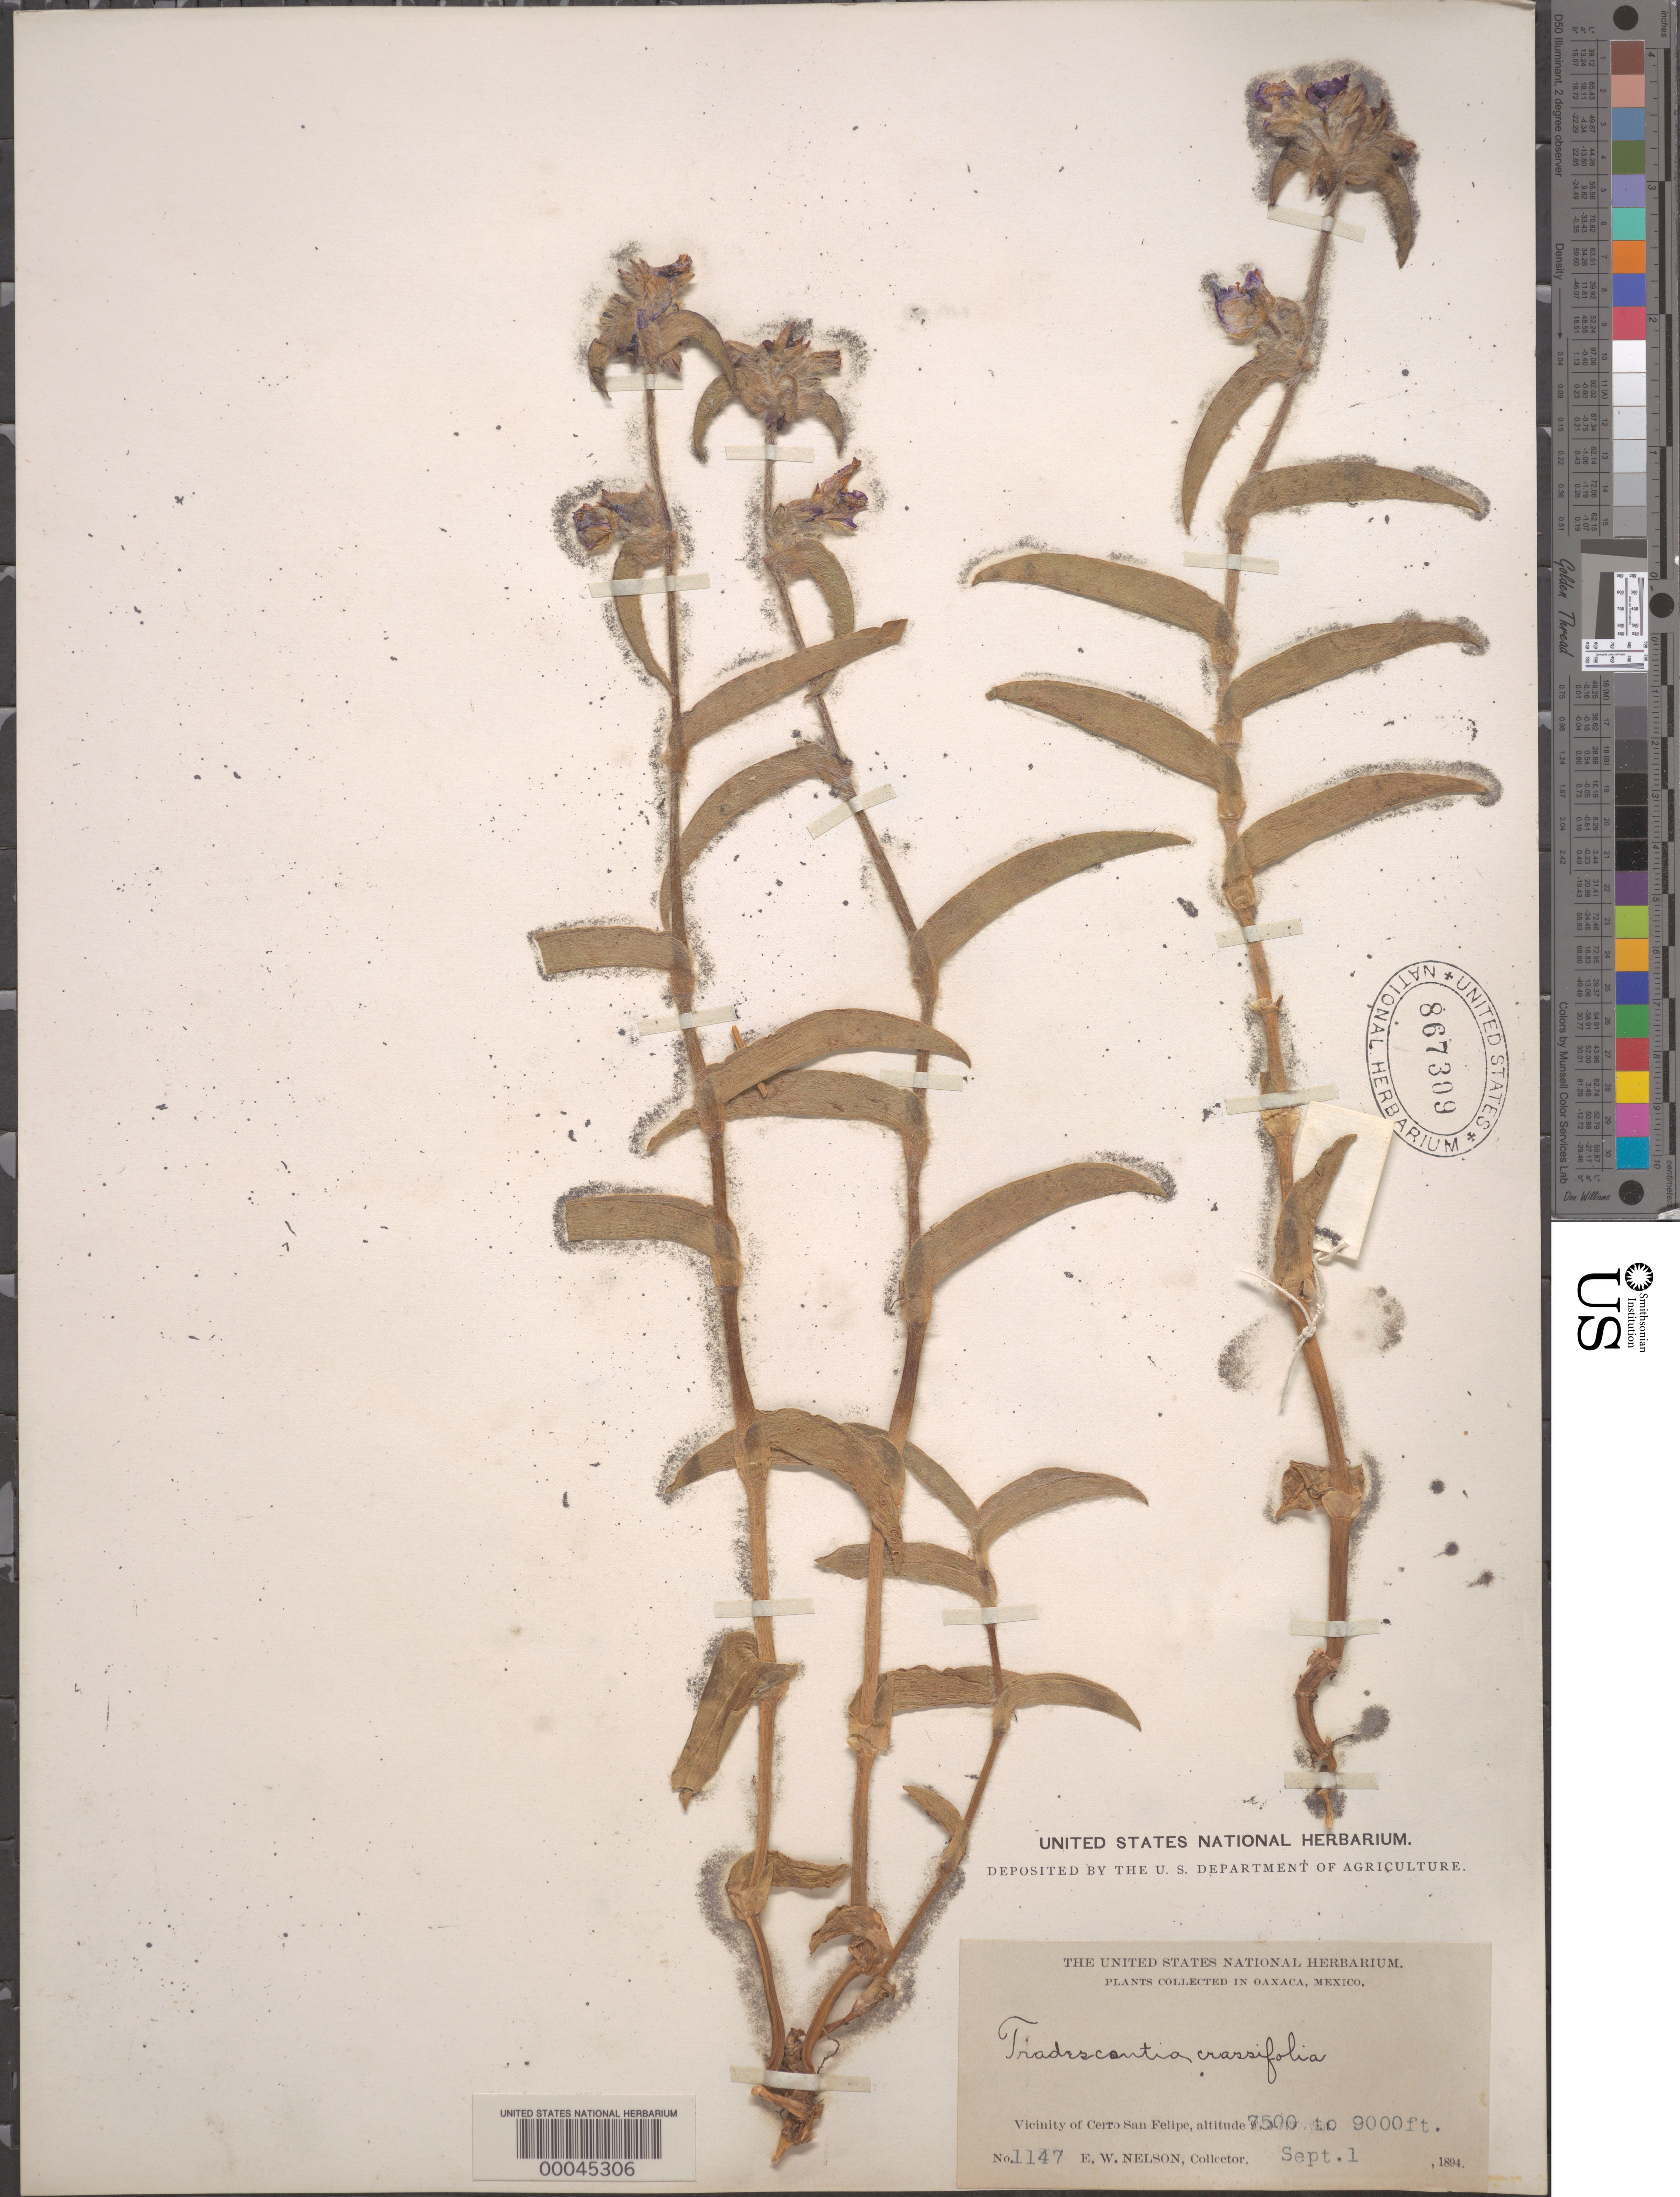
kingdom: Plantae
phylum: Tracheophyta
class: Liliopsida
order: Commelinales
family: Commelinaceae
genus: Tradescantia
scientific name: Tradescantia crassifolia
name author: Cav.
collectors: E. W. Nelson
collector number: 1147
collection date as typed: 01 Sep 1894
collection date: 1894-09-01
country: Mexico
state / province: Oaxaca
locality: Serro San Felipe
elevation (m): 2288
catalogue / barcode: US 867309